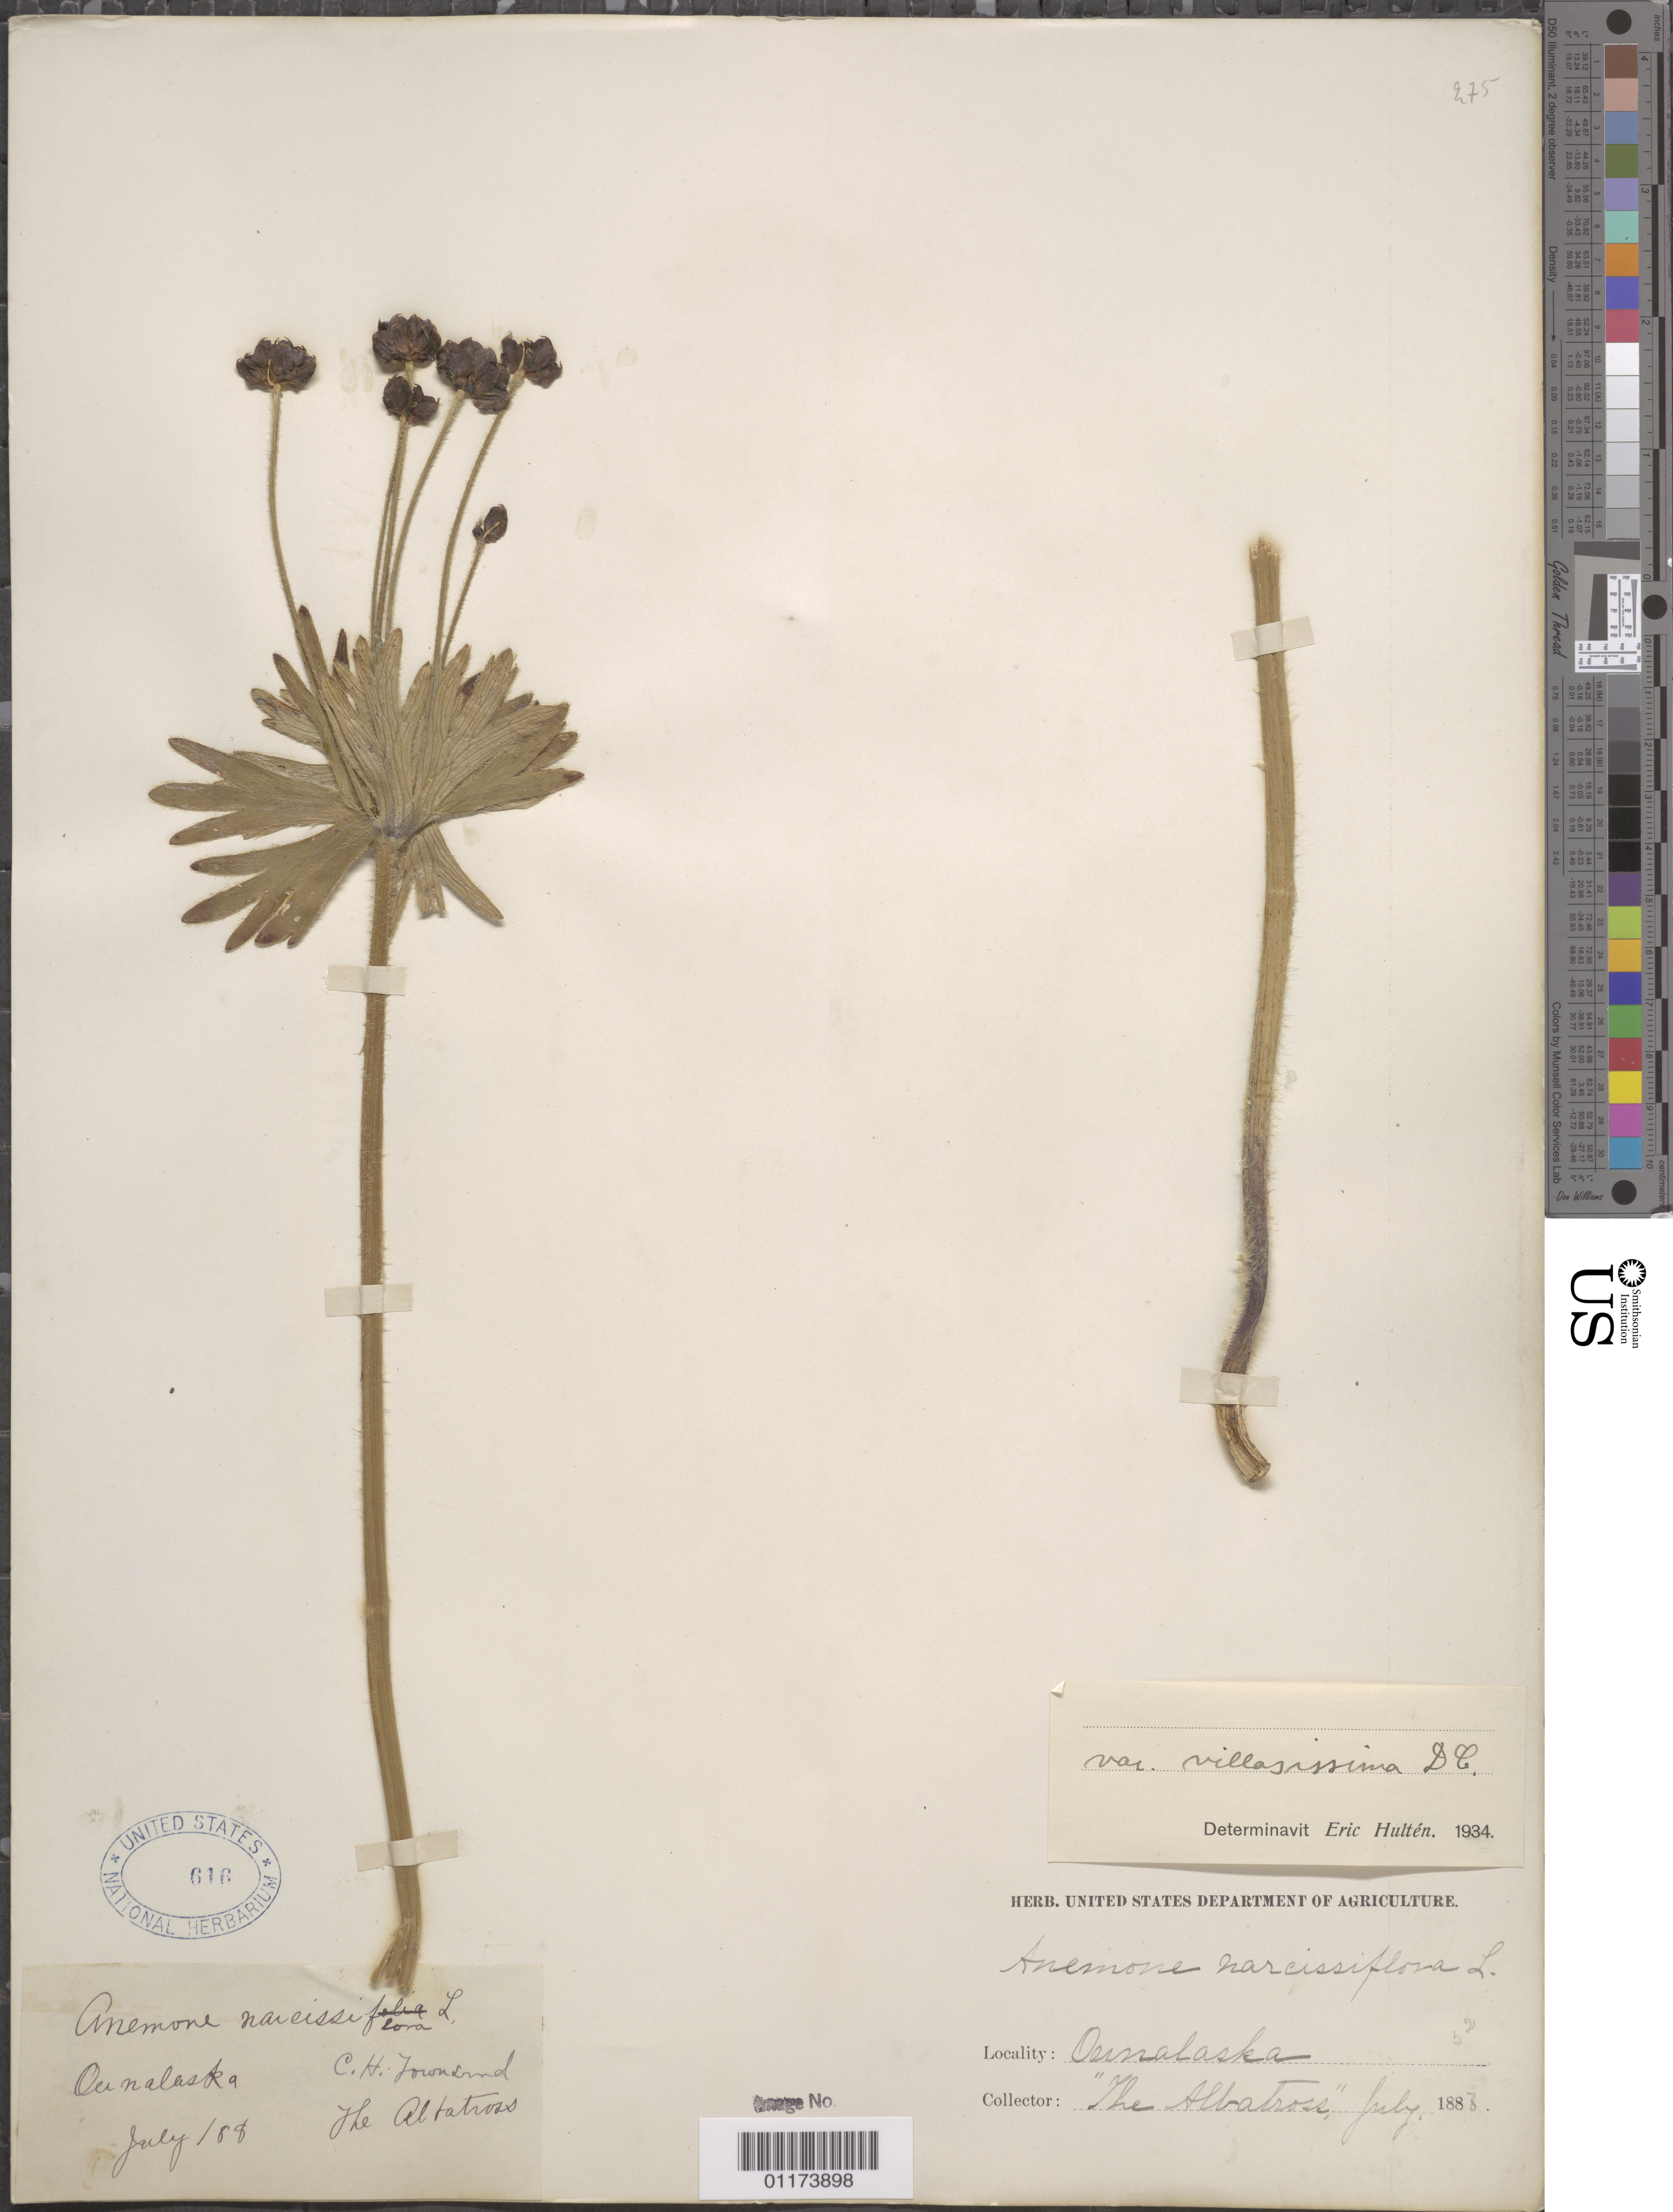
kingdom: Plantae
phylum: Tracheophyta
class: Magnoliopsida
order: Ranunculales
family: Ranunculaceae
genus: Anemone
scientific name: Anemone narcissiflora var. villosissima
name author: DC.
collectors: "The Albatross"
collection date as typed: --Jul 1888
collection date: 1888-07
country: United States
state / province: Alaska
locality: Unalaska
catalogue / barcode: US 616